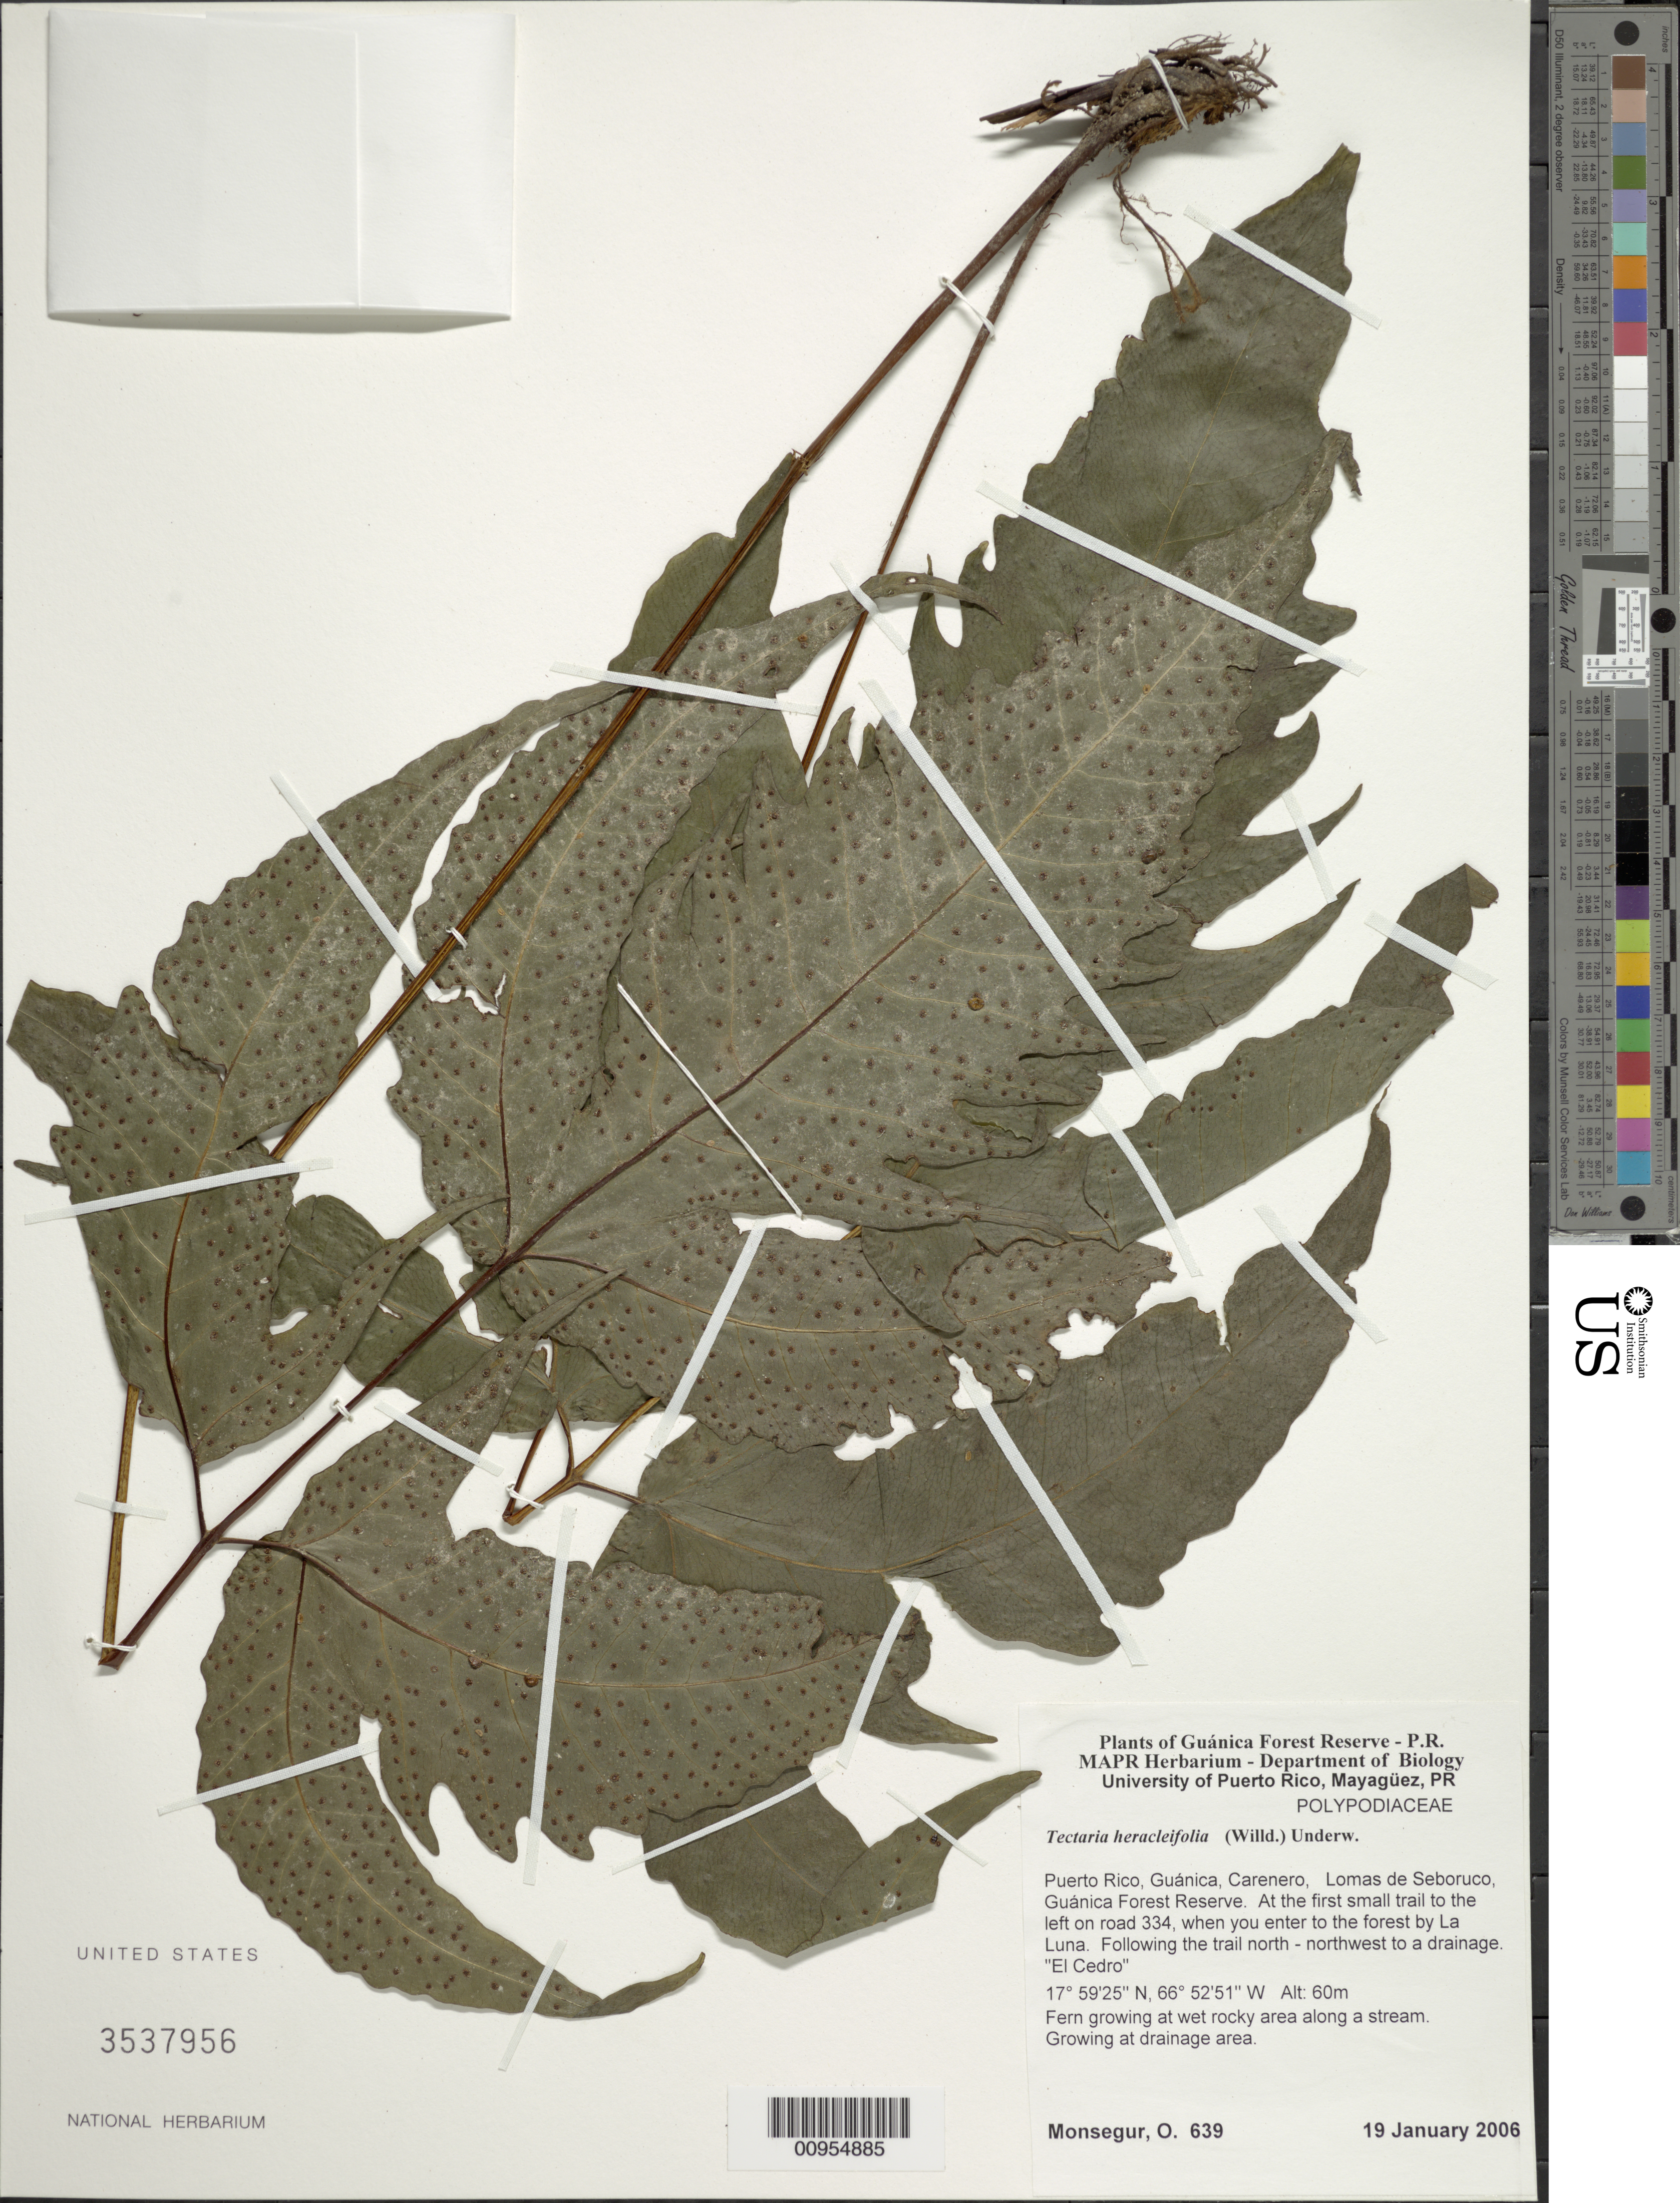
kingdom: Plantae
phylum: Tracheophyta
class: Polypodiopsida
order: Polypodiales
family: Tectariaceae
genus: Tectaria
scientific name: Tectaria heracleifolia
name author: (Willd.) Underw.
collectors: O. Monsegur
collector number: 639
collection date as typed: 19 Jan 2006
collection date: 2006-01-19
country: Puerto Rico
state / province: Guánica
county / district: Carenero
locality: Guánica Forest Reserve. Lomas de Seboruco, from road 334, taking Ojo de Agua Trail to the south.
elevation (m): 60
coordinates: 17.5925, 66.525144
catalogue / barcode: US 3537956